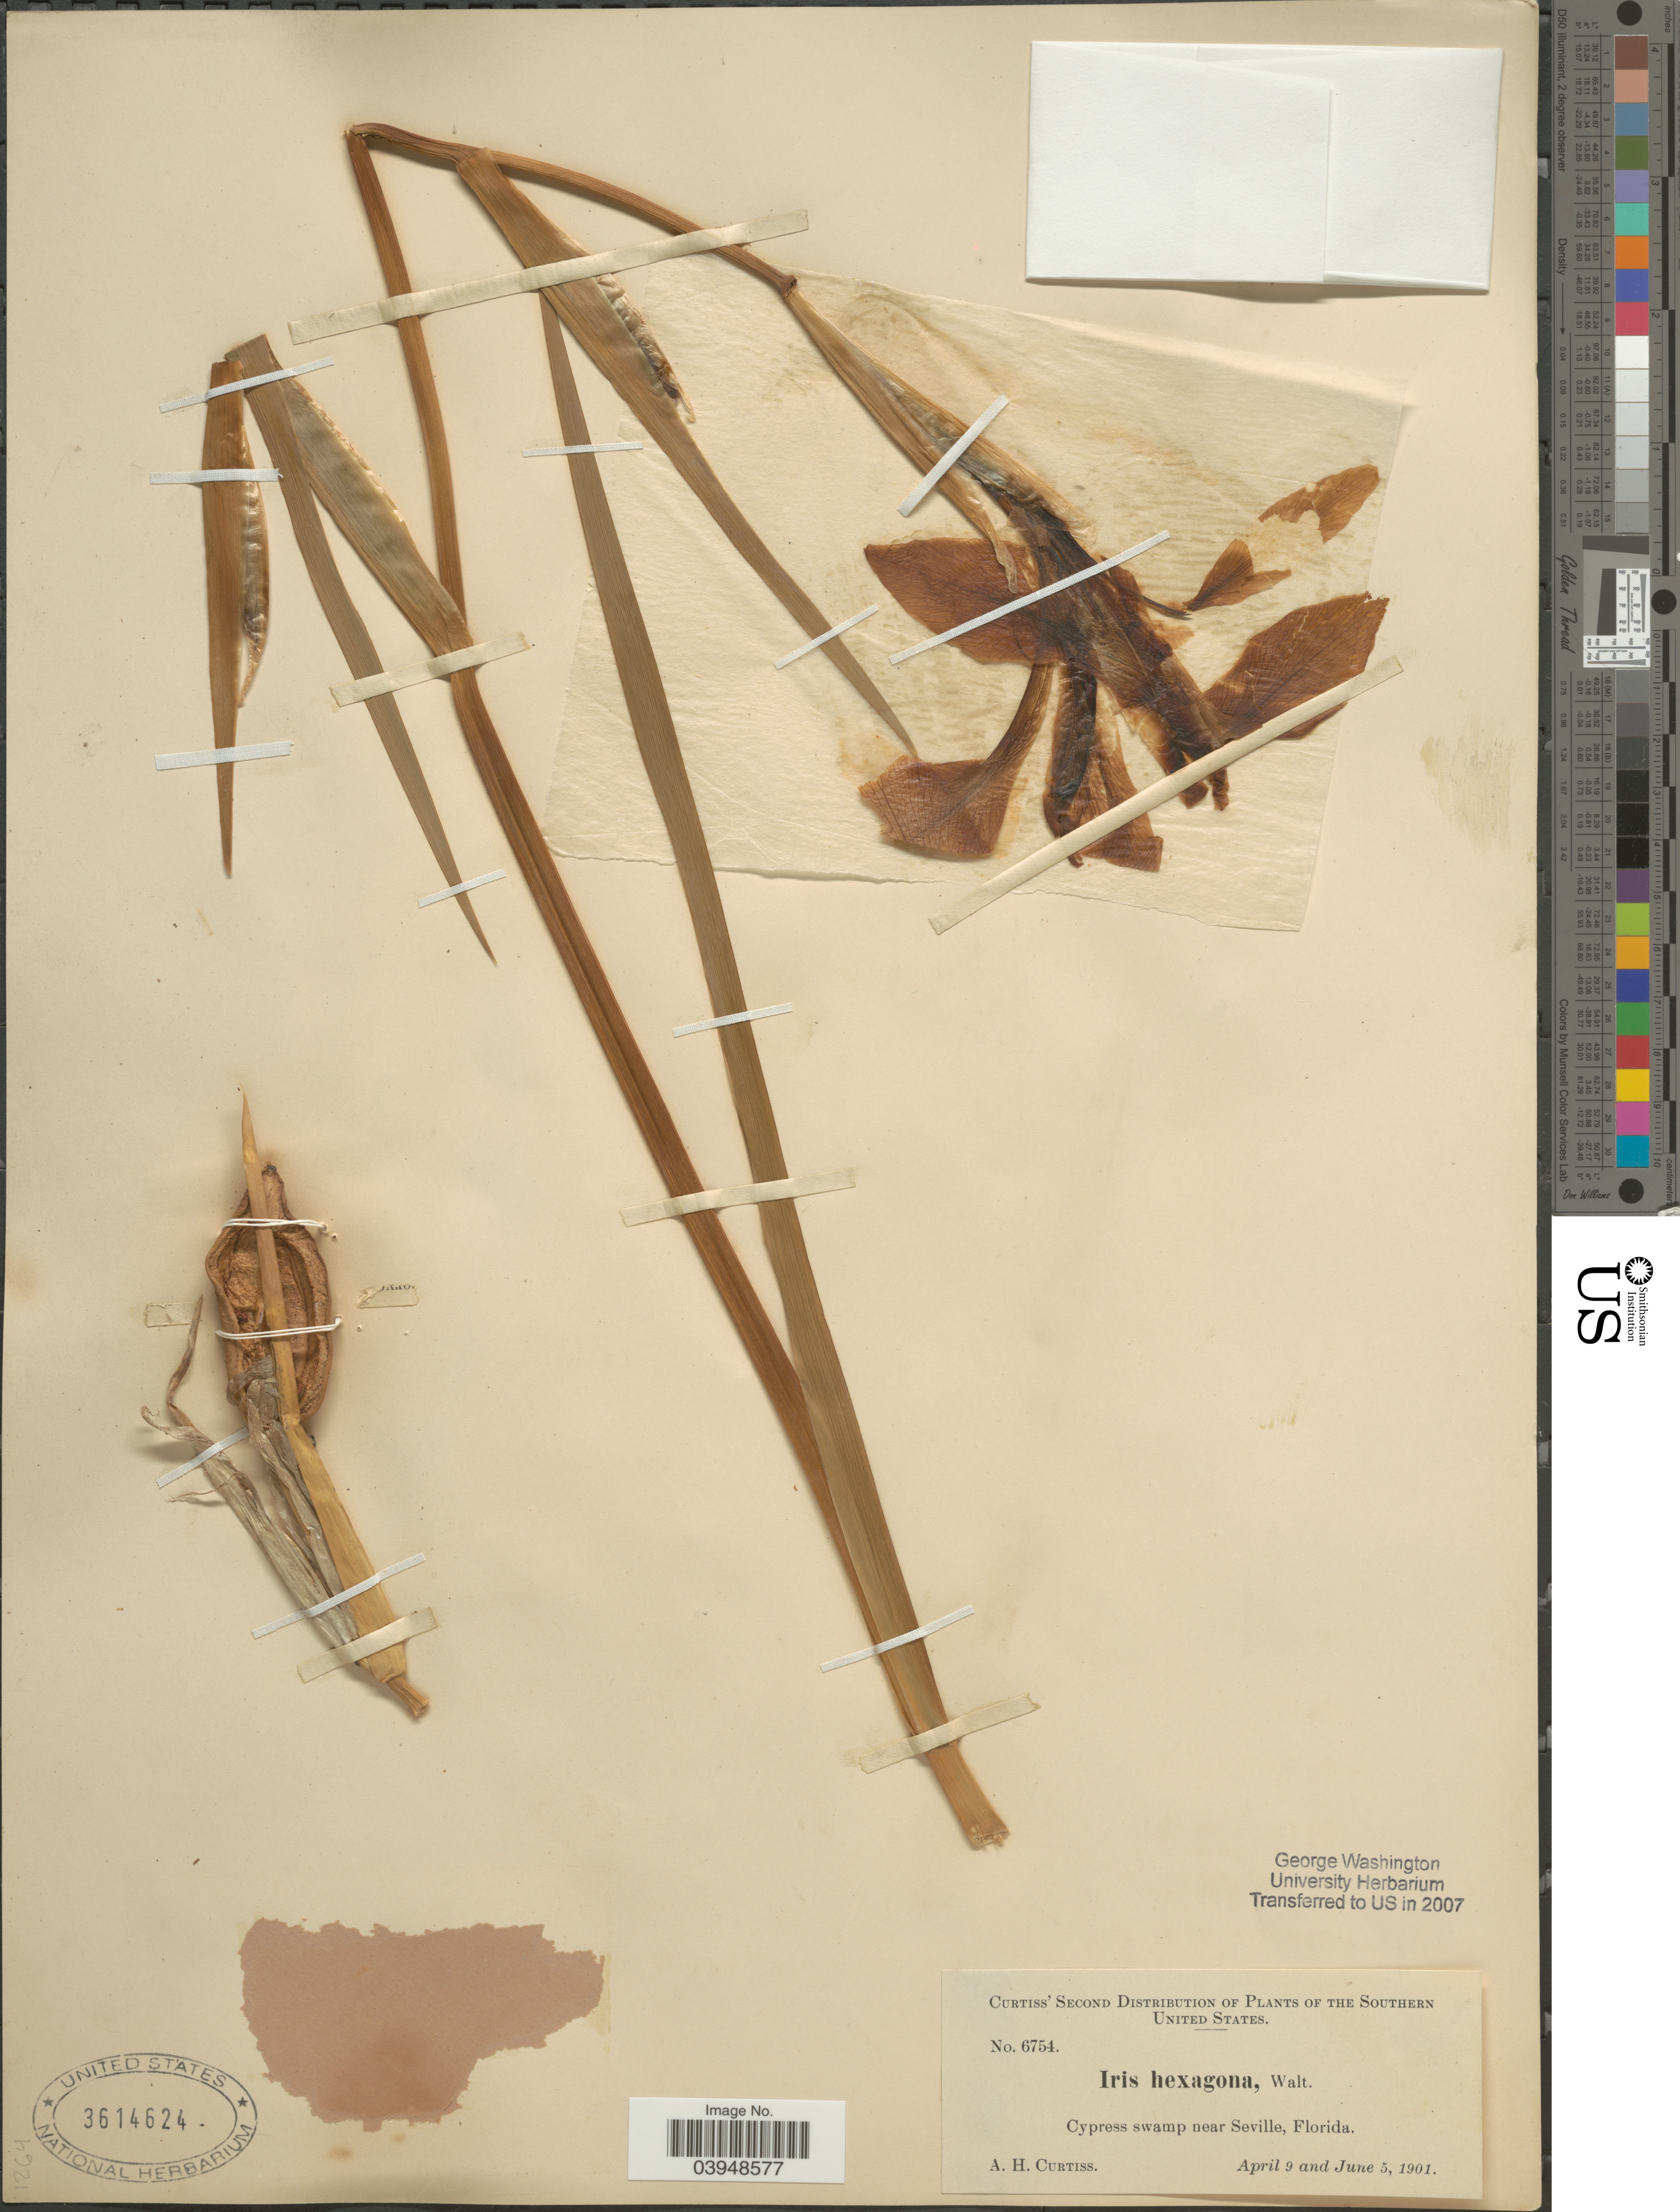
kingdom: Plantae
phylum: Tracheophyta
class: Liliopsida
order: Asparagales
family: Iridaceae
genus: Iris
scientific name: Iris hexagona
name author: Walter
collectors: A. H. Curtiss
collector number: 6754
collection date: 1901-04-09/1901-06-05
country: United States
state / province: Florida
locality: Southern United States. Cypress swamps near Seville.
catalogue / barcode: US 3614624